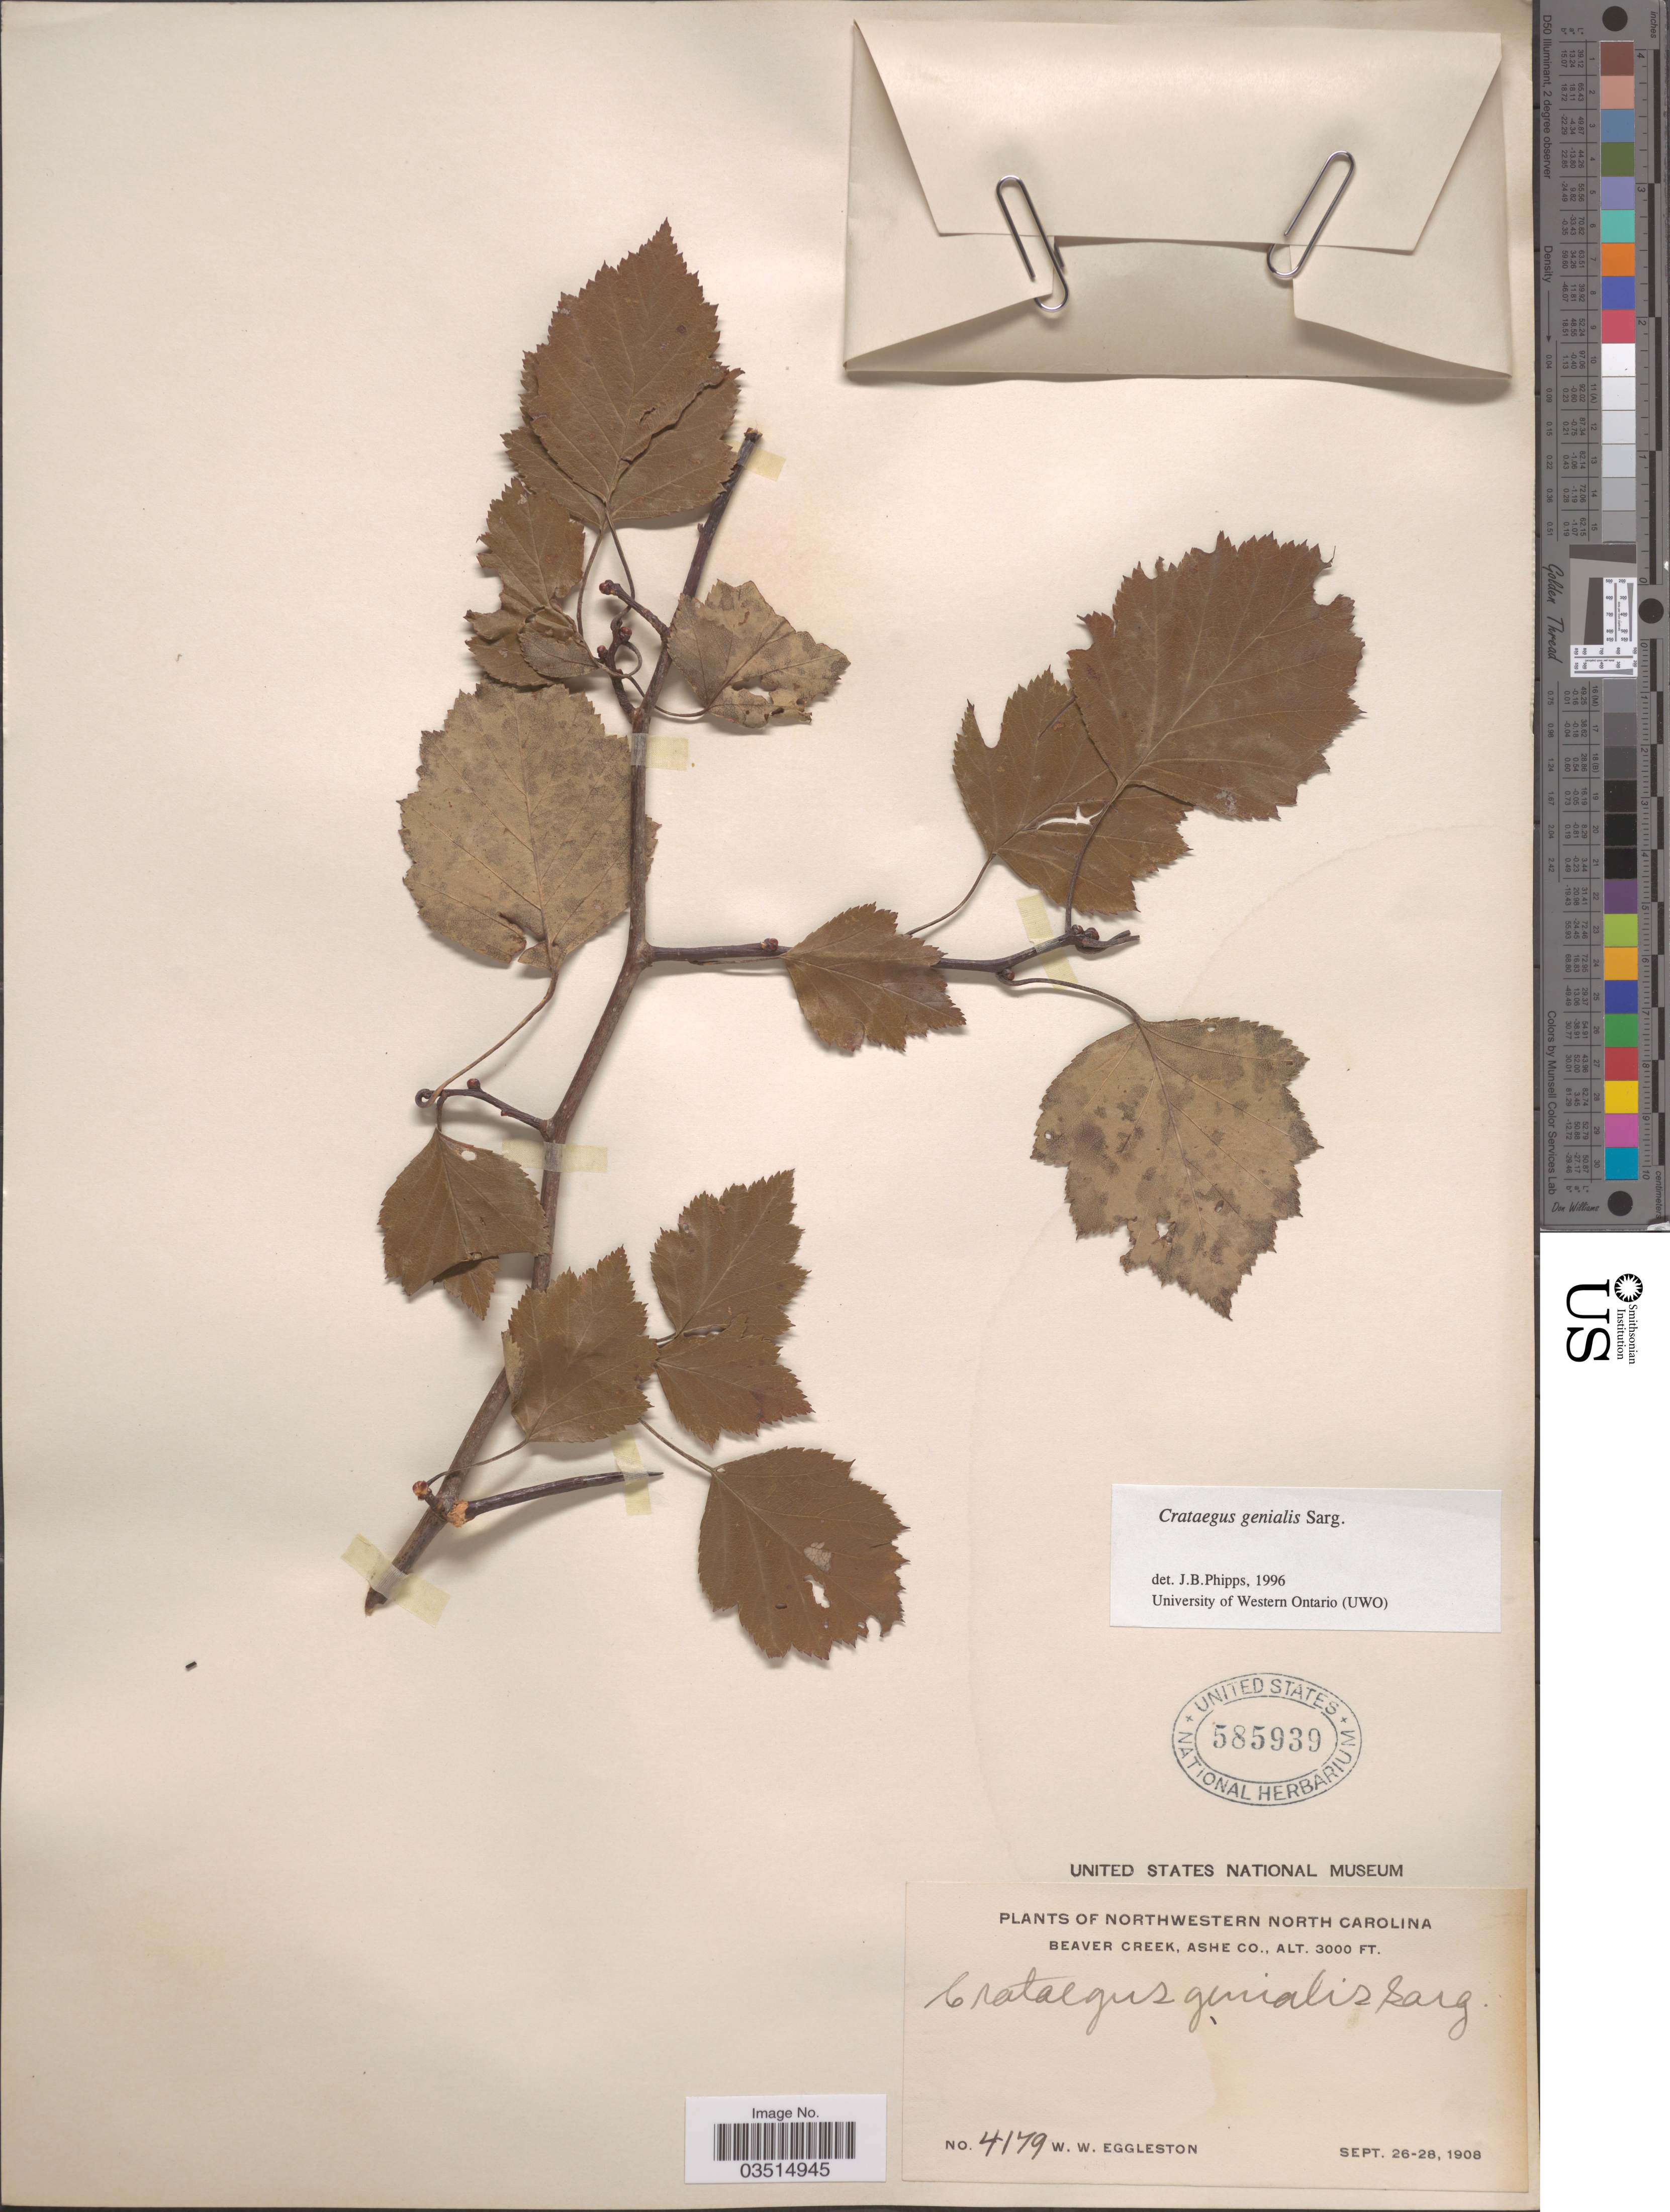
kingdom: Plantae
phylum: Tracheophyta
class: Magnoliopsida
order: Rosales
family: Rosaceae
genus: Crataegus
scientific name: Crataegus genialis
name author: Sarg.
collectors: W. W. Eggleston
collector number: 4179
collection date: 1908-09-26/1908-09-28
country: United States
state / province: North Carolina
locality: Northwestern North Carolina. Beaver Creek. Ashe Co.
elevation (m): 914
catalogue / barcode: US 585939